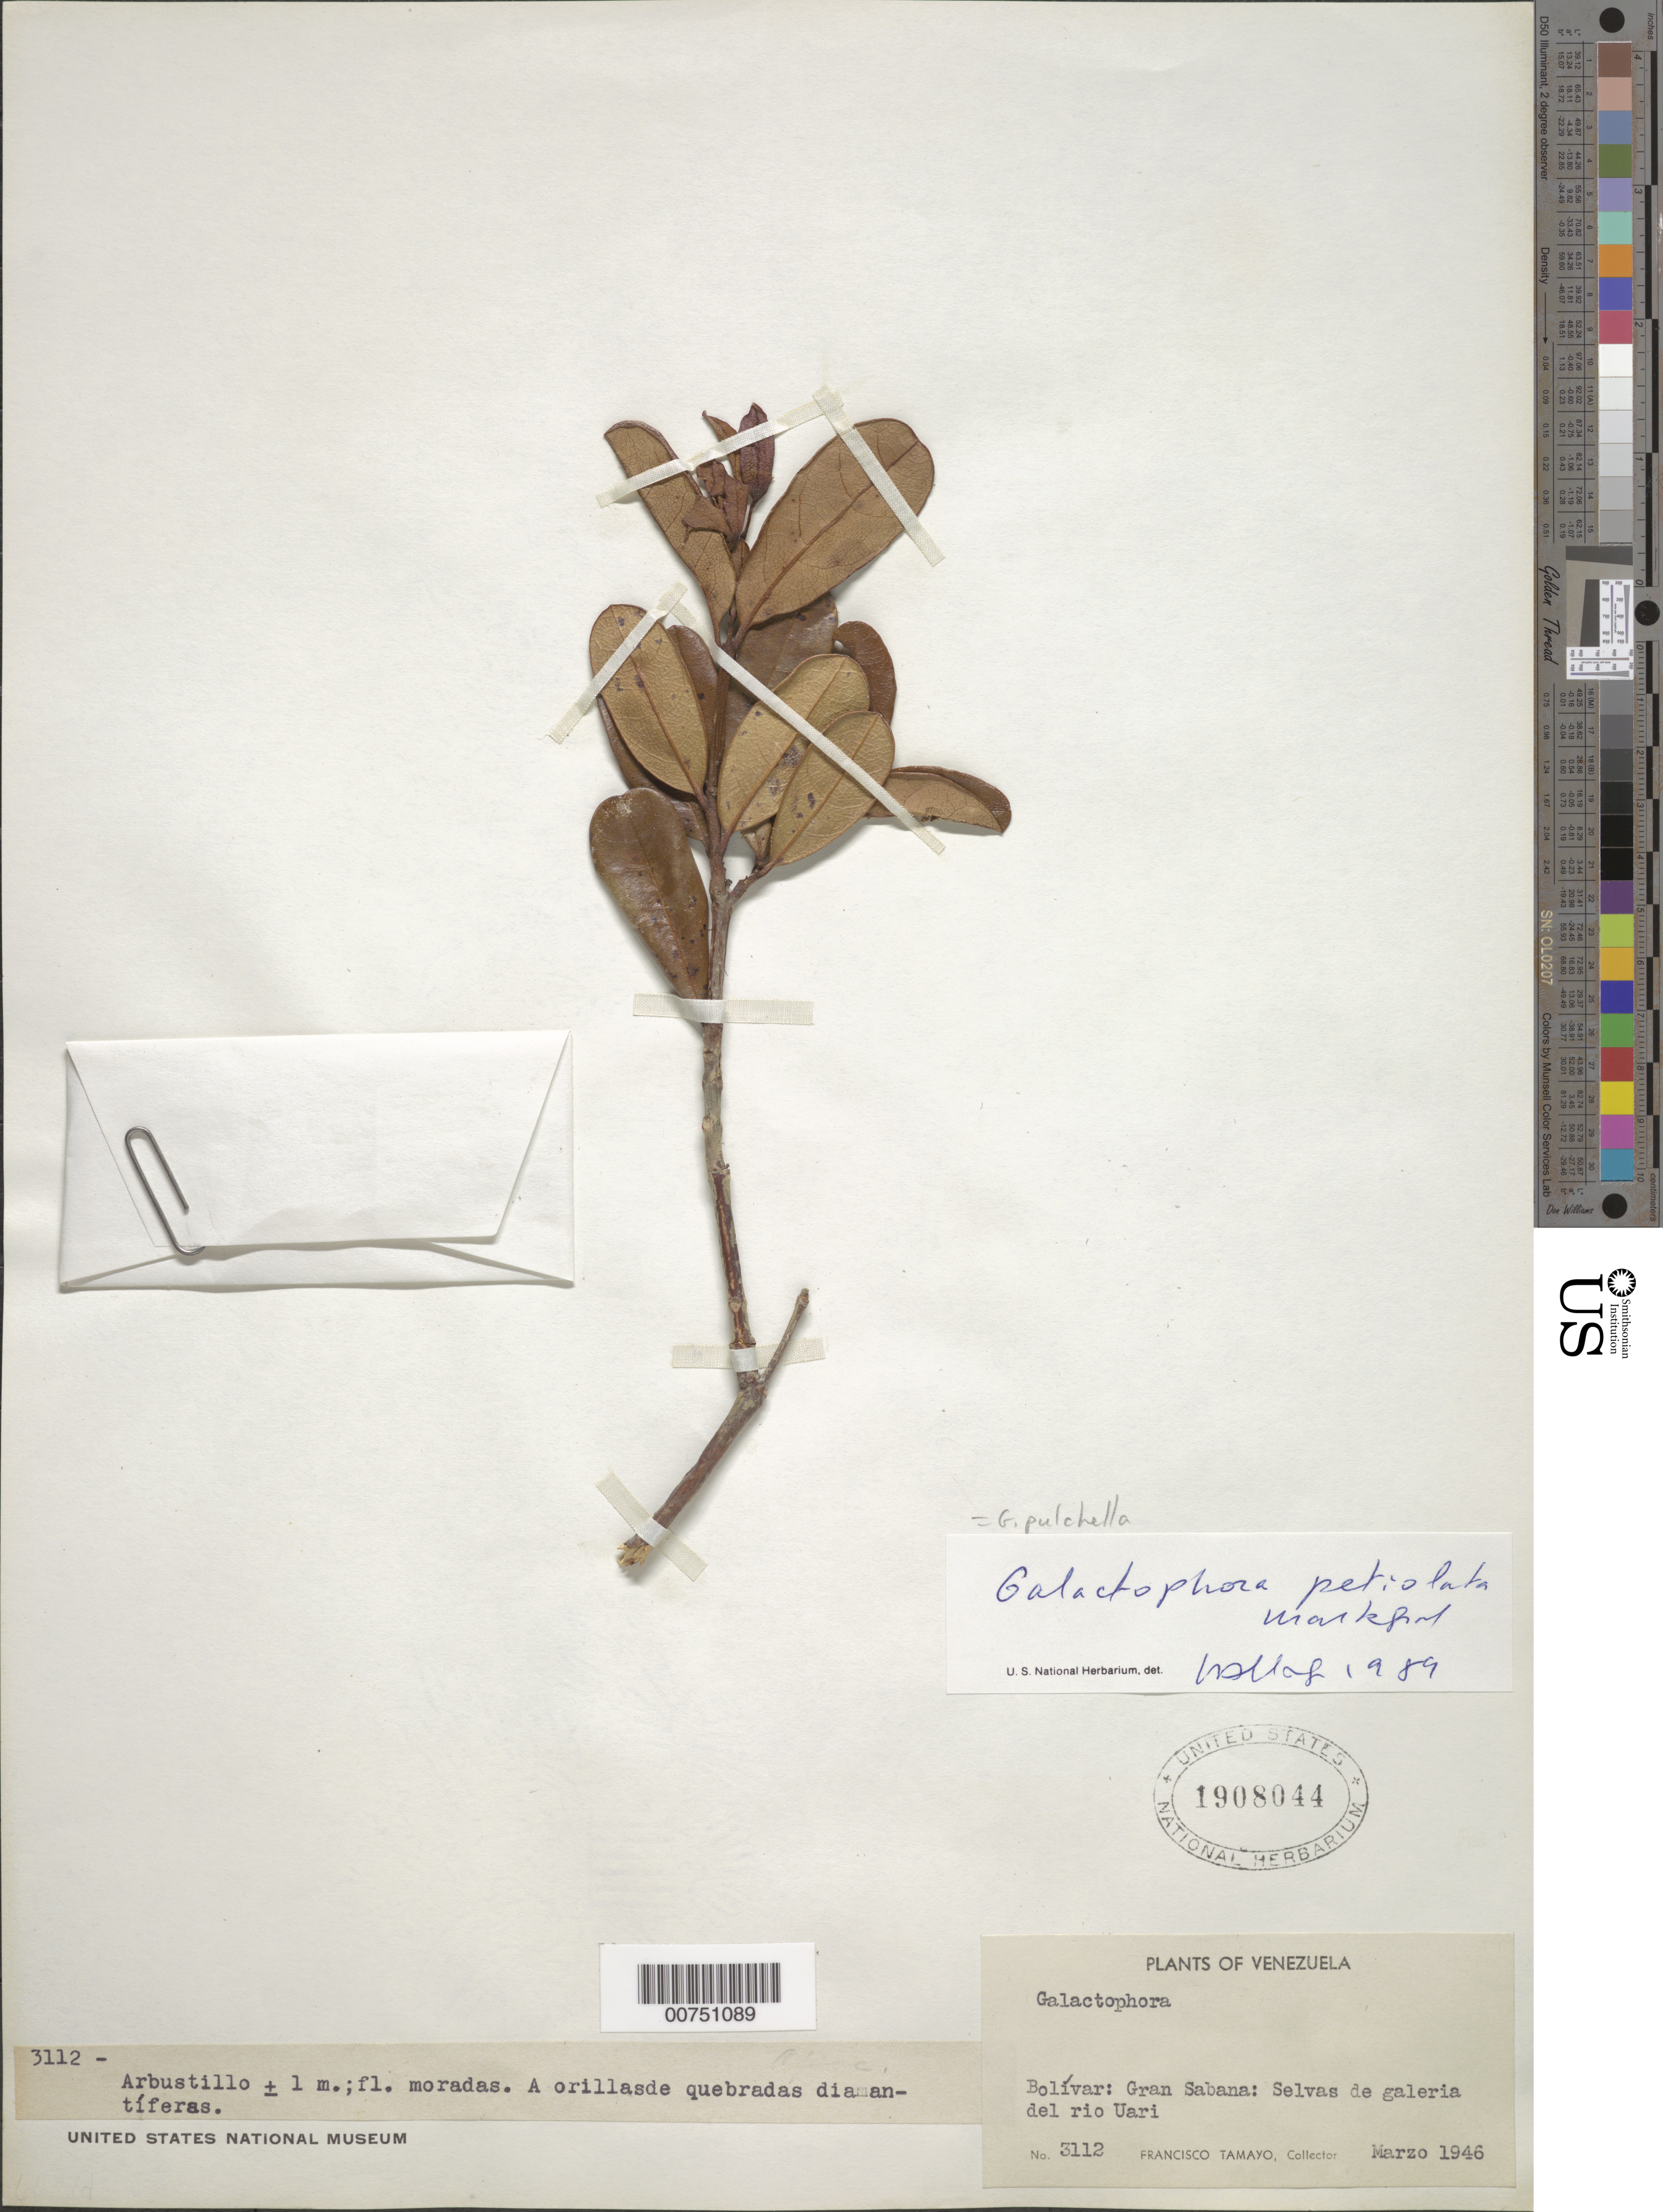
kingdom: Plantae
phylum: Tracheophyta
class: Magnoliopsida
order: Gentianales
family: Apocynaceae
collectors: F. Tamayo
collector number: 3112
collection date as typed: Mar-46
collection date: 1946-03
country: Venezuela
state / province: Bolívar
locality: Gran Sabana, Río Uarí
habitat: Matorrales a orillas de quebradas diamantifieras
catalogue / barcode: US 1908044